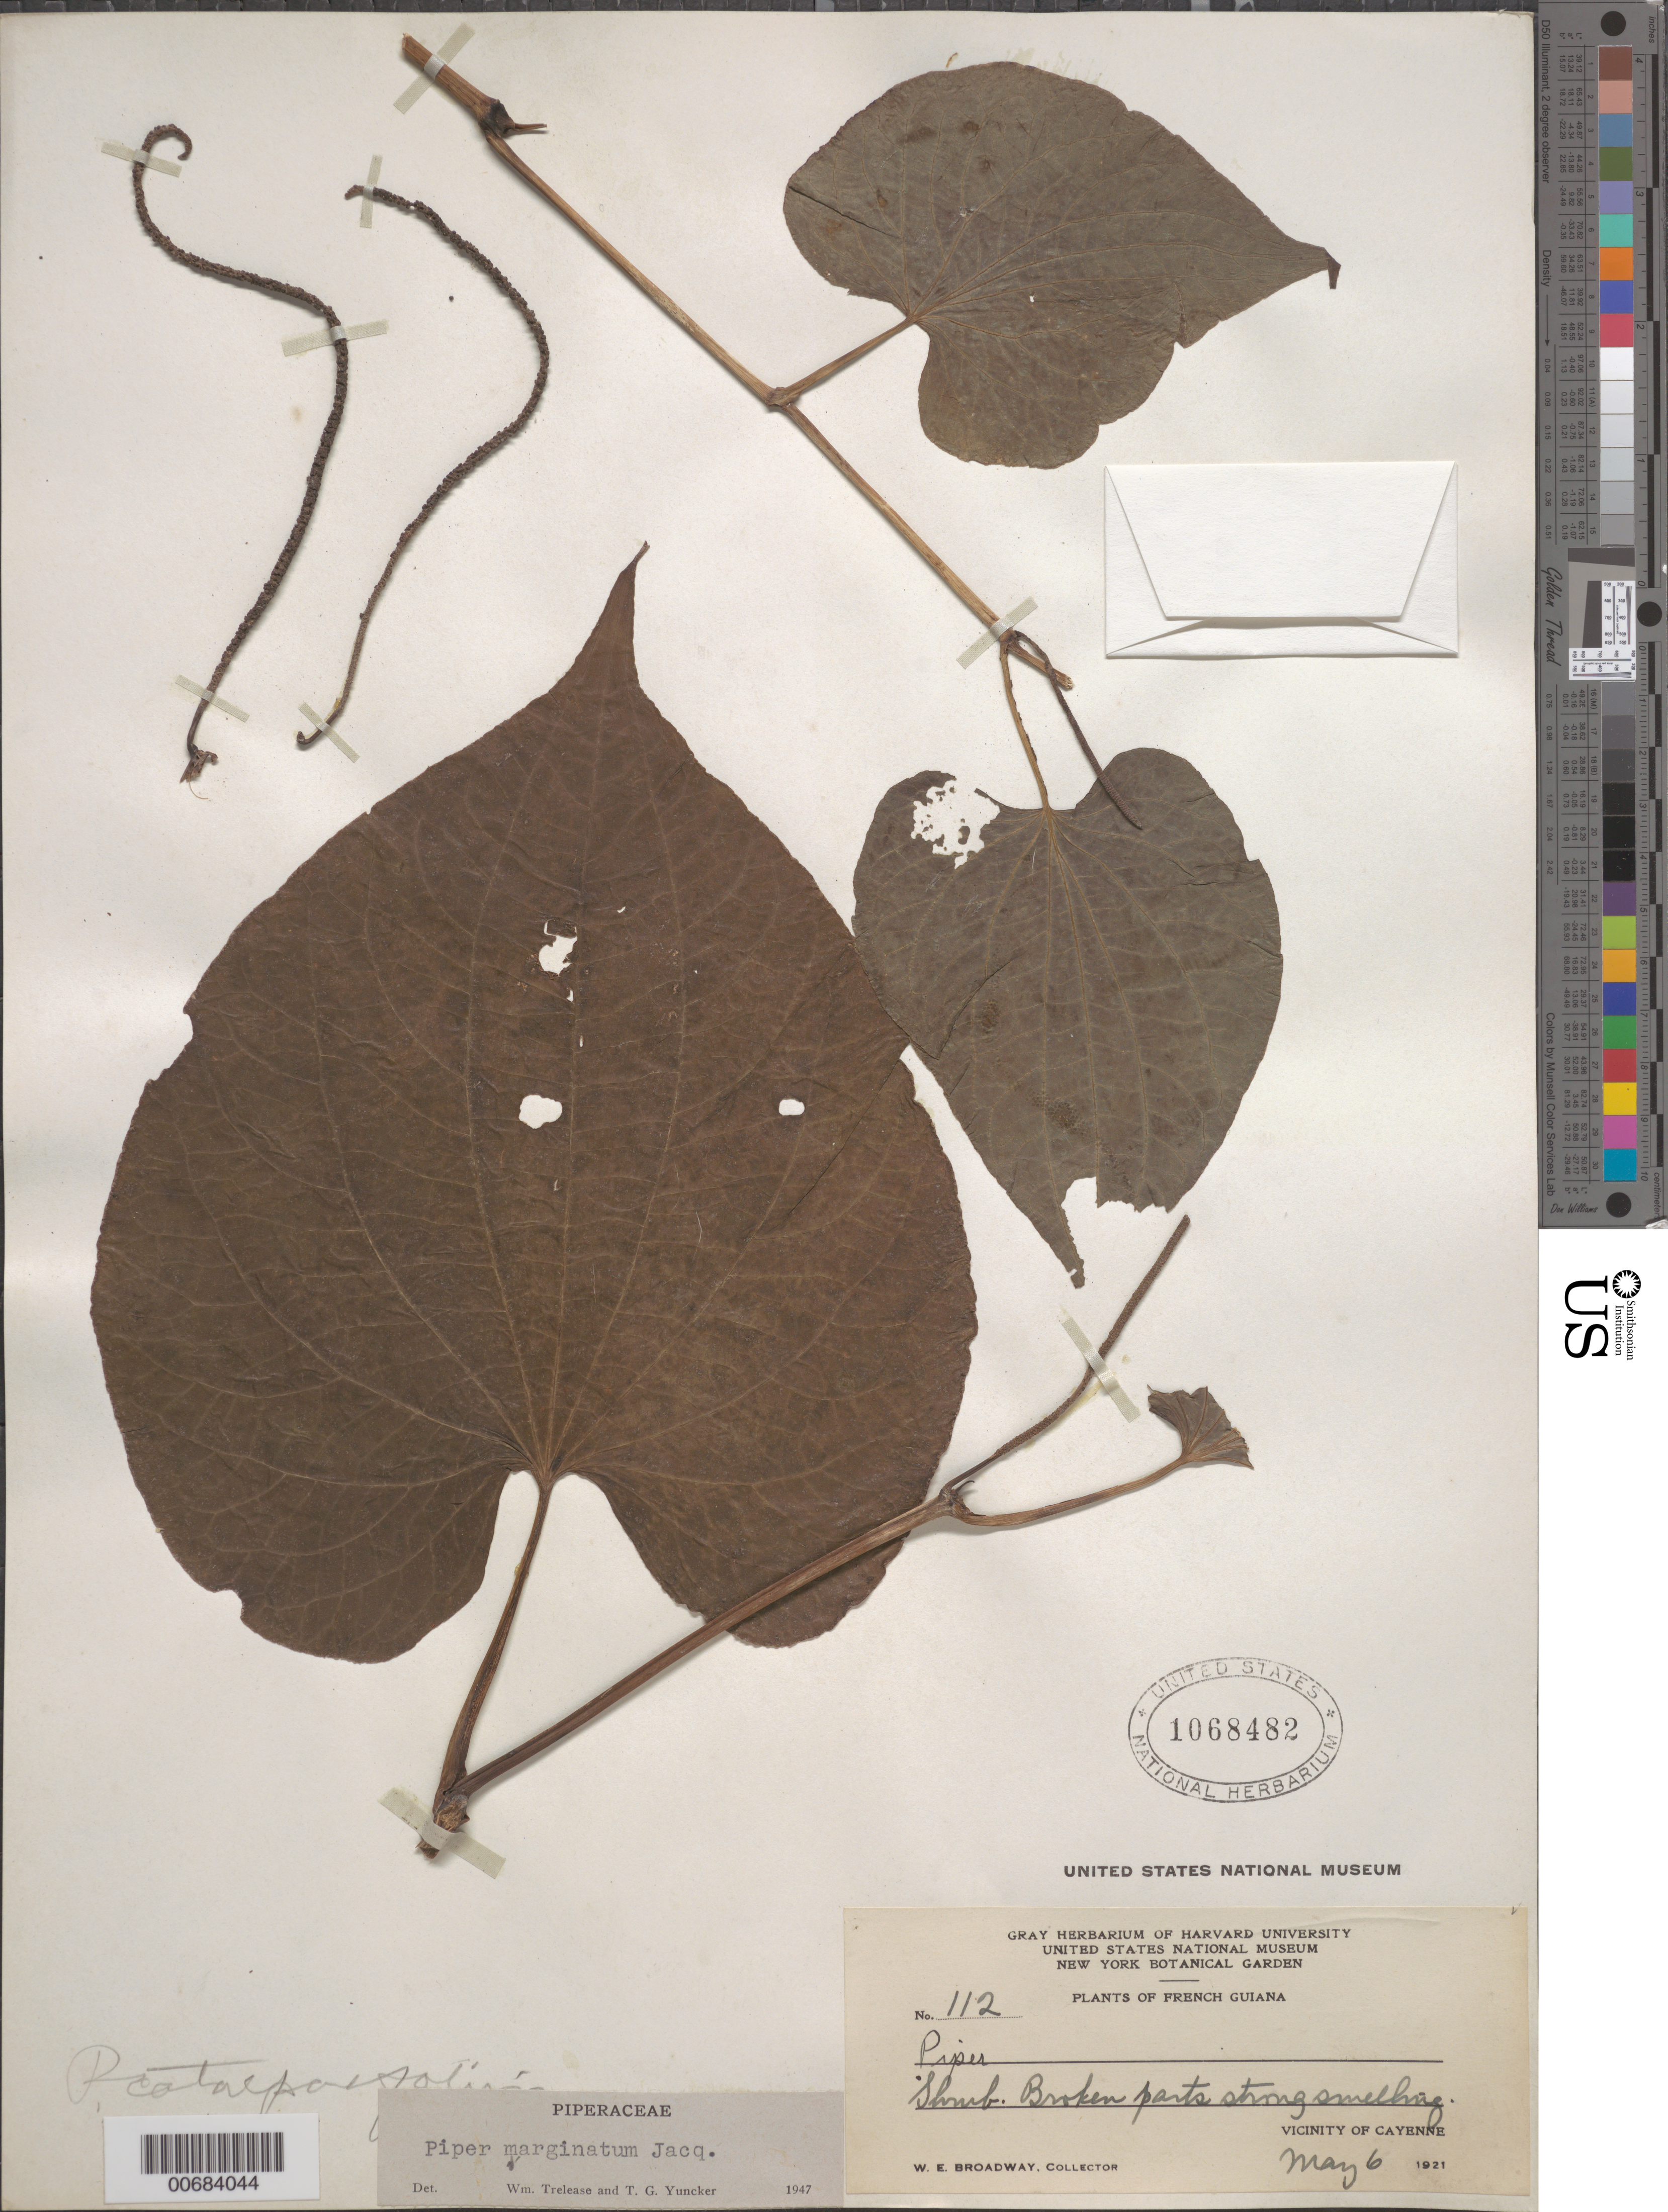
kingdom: Plantae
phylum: Tracheophyta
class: Magnoliopsida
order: Piperales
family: Piperaceae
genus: Piper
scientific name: Piper marginatum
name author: Jacq.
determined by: Trelease, W.; Yuncker, T. G.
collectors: W. E. Broadway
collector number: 112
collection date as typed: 6-May-21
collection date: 1921-05-06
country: French Guiana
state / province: Cayenne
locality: Cayenne, vic.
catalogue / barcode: US 1068482